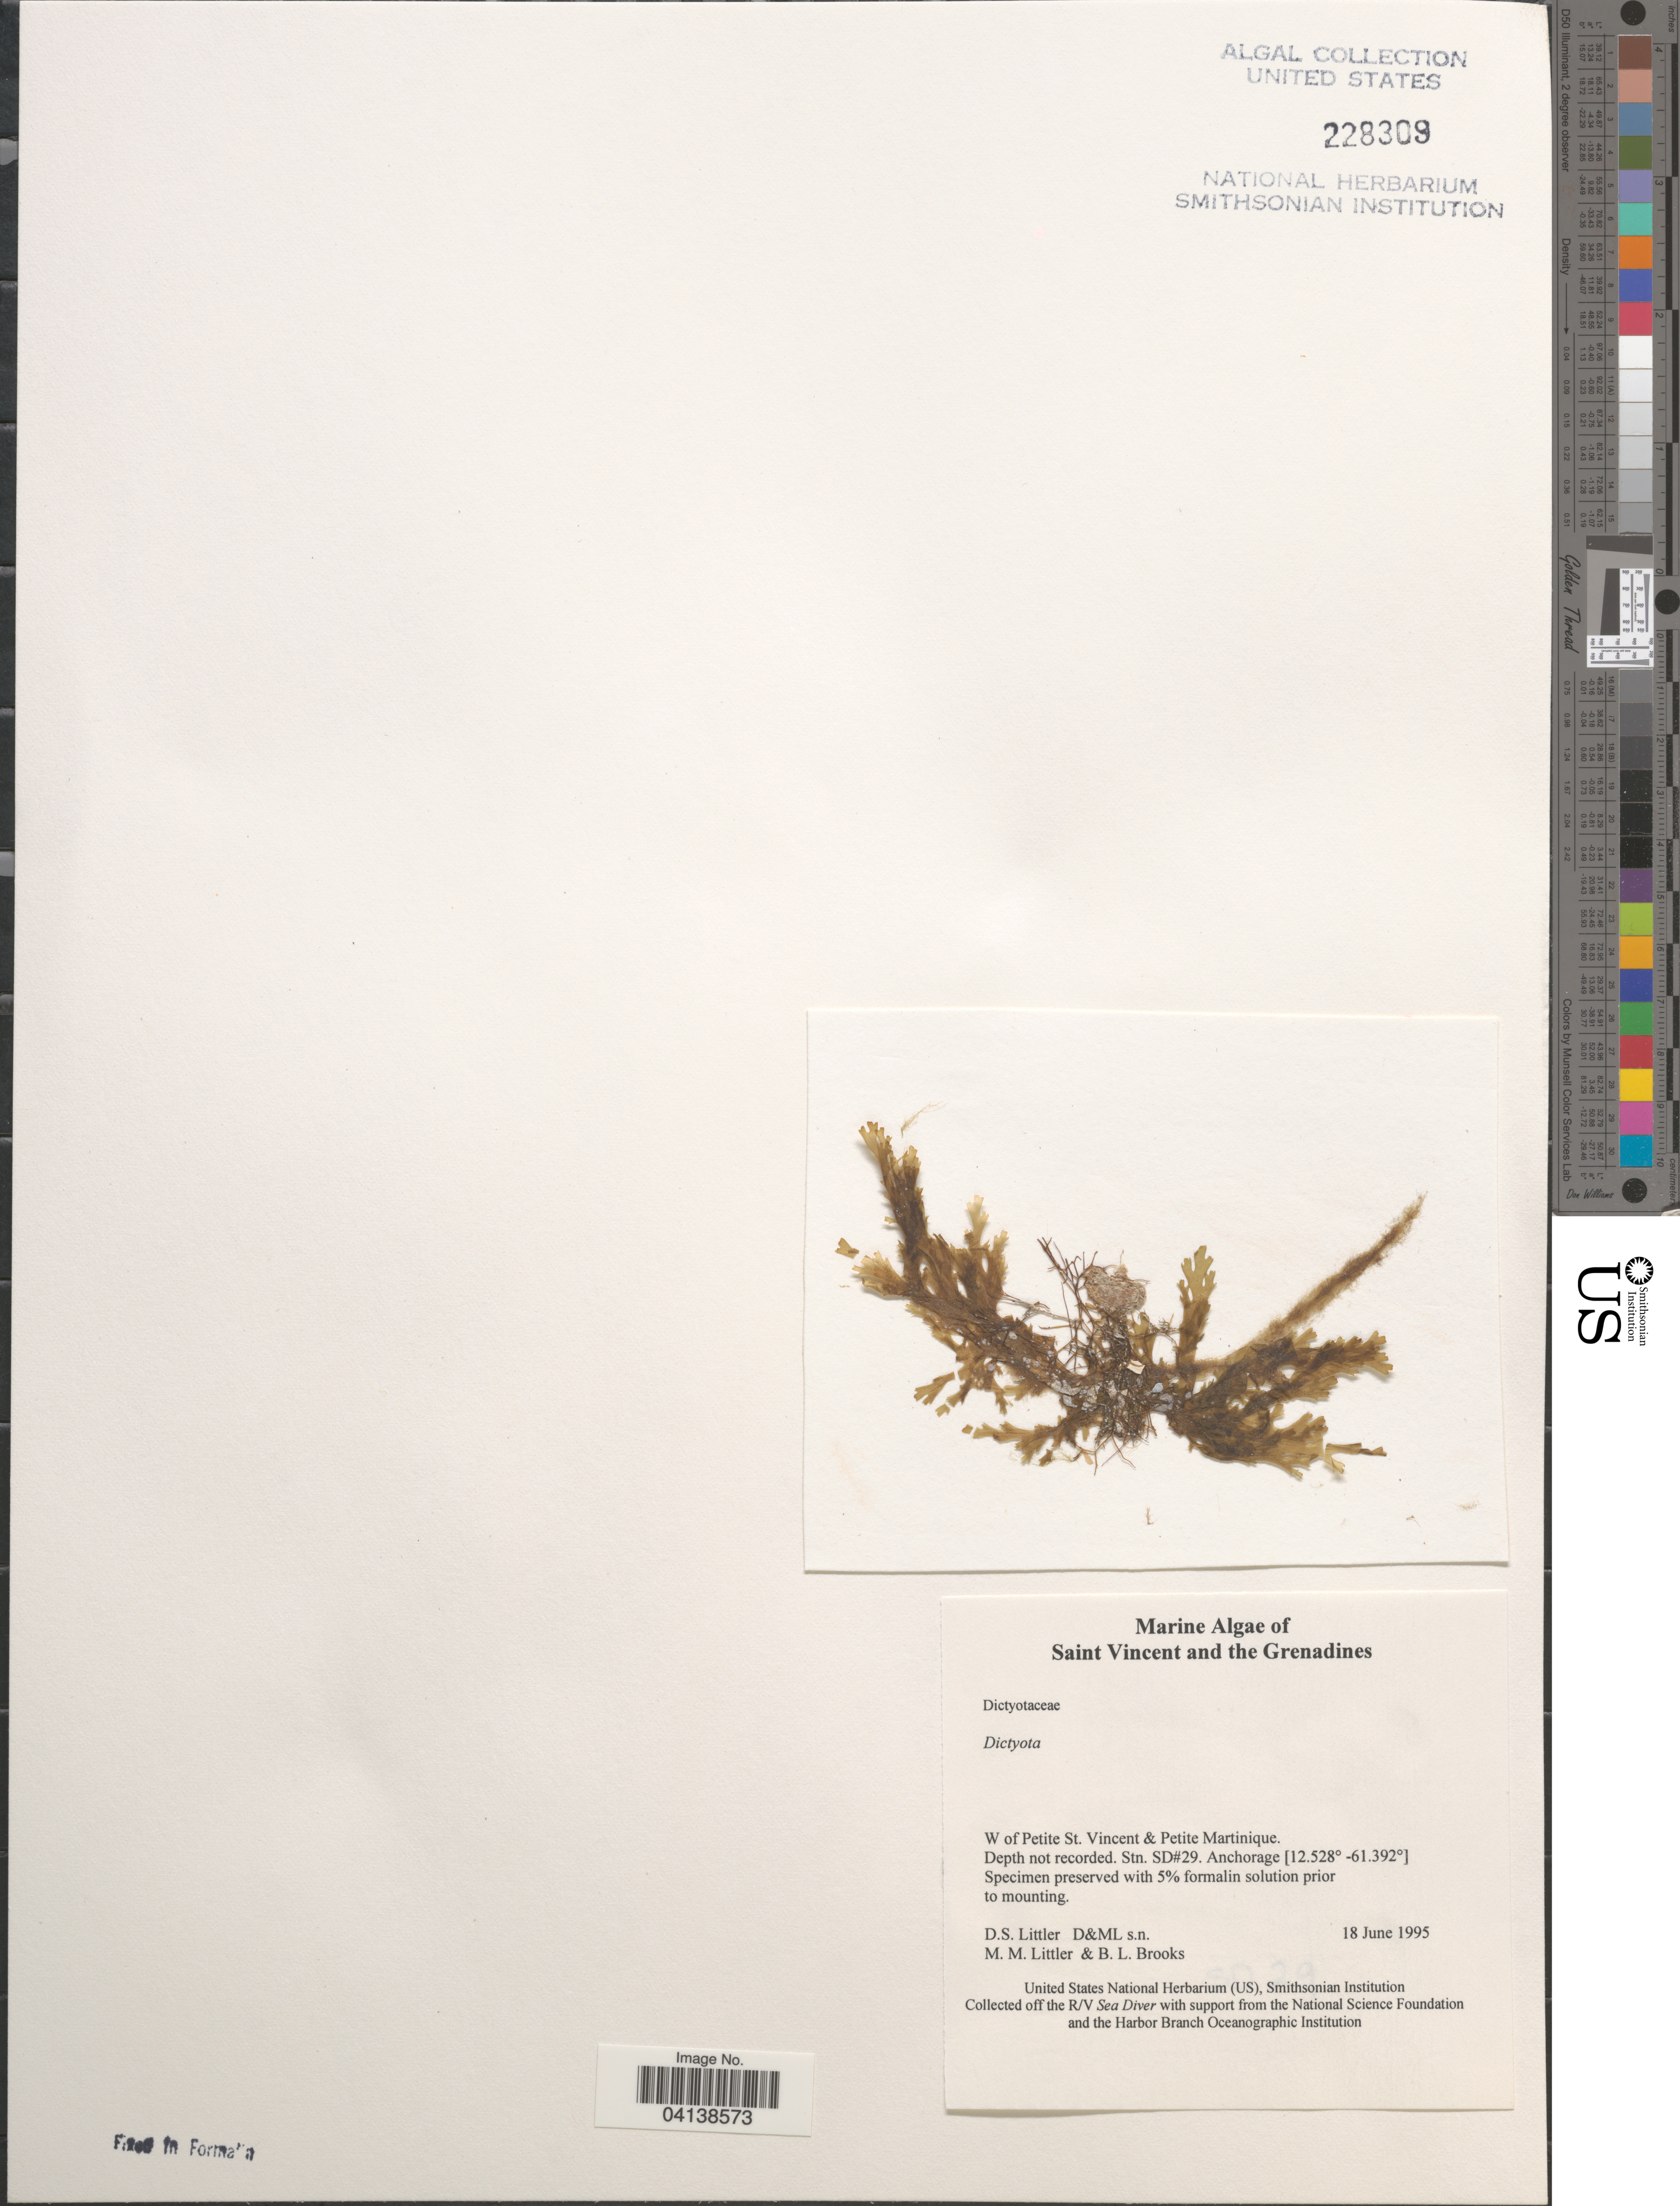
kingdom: Chromista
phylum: Ochrophyta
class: Phaeophyceae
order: Dictyotales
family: Dictyotaceae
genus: Dictyota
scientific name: Dictyota sp.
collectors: D. S. Littler & B. Brooks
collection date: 1995-06-18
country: St. Vincent - Grenadines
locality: Saint Vincent and the Grenadines. W of Petite St. Vincent & Petite Martinique. Stn. SD#29.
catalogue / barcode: US 228309